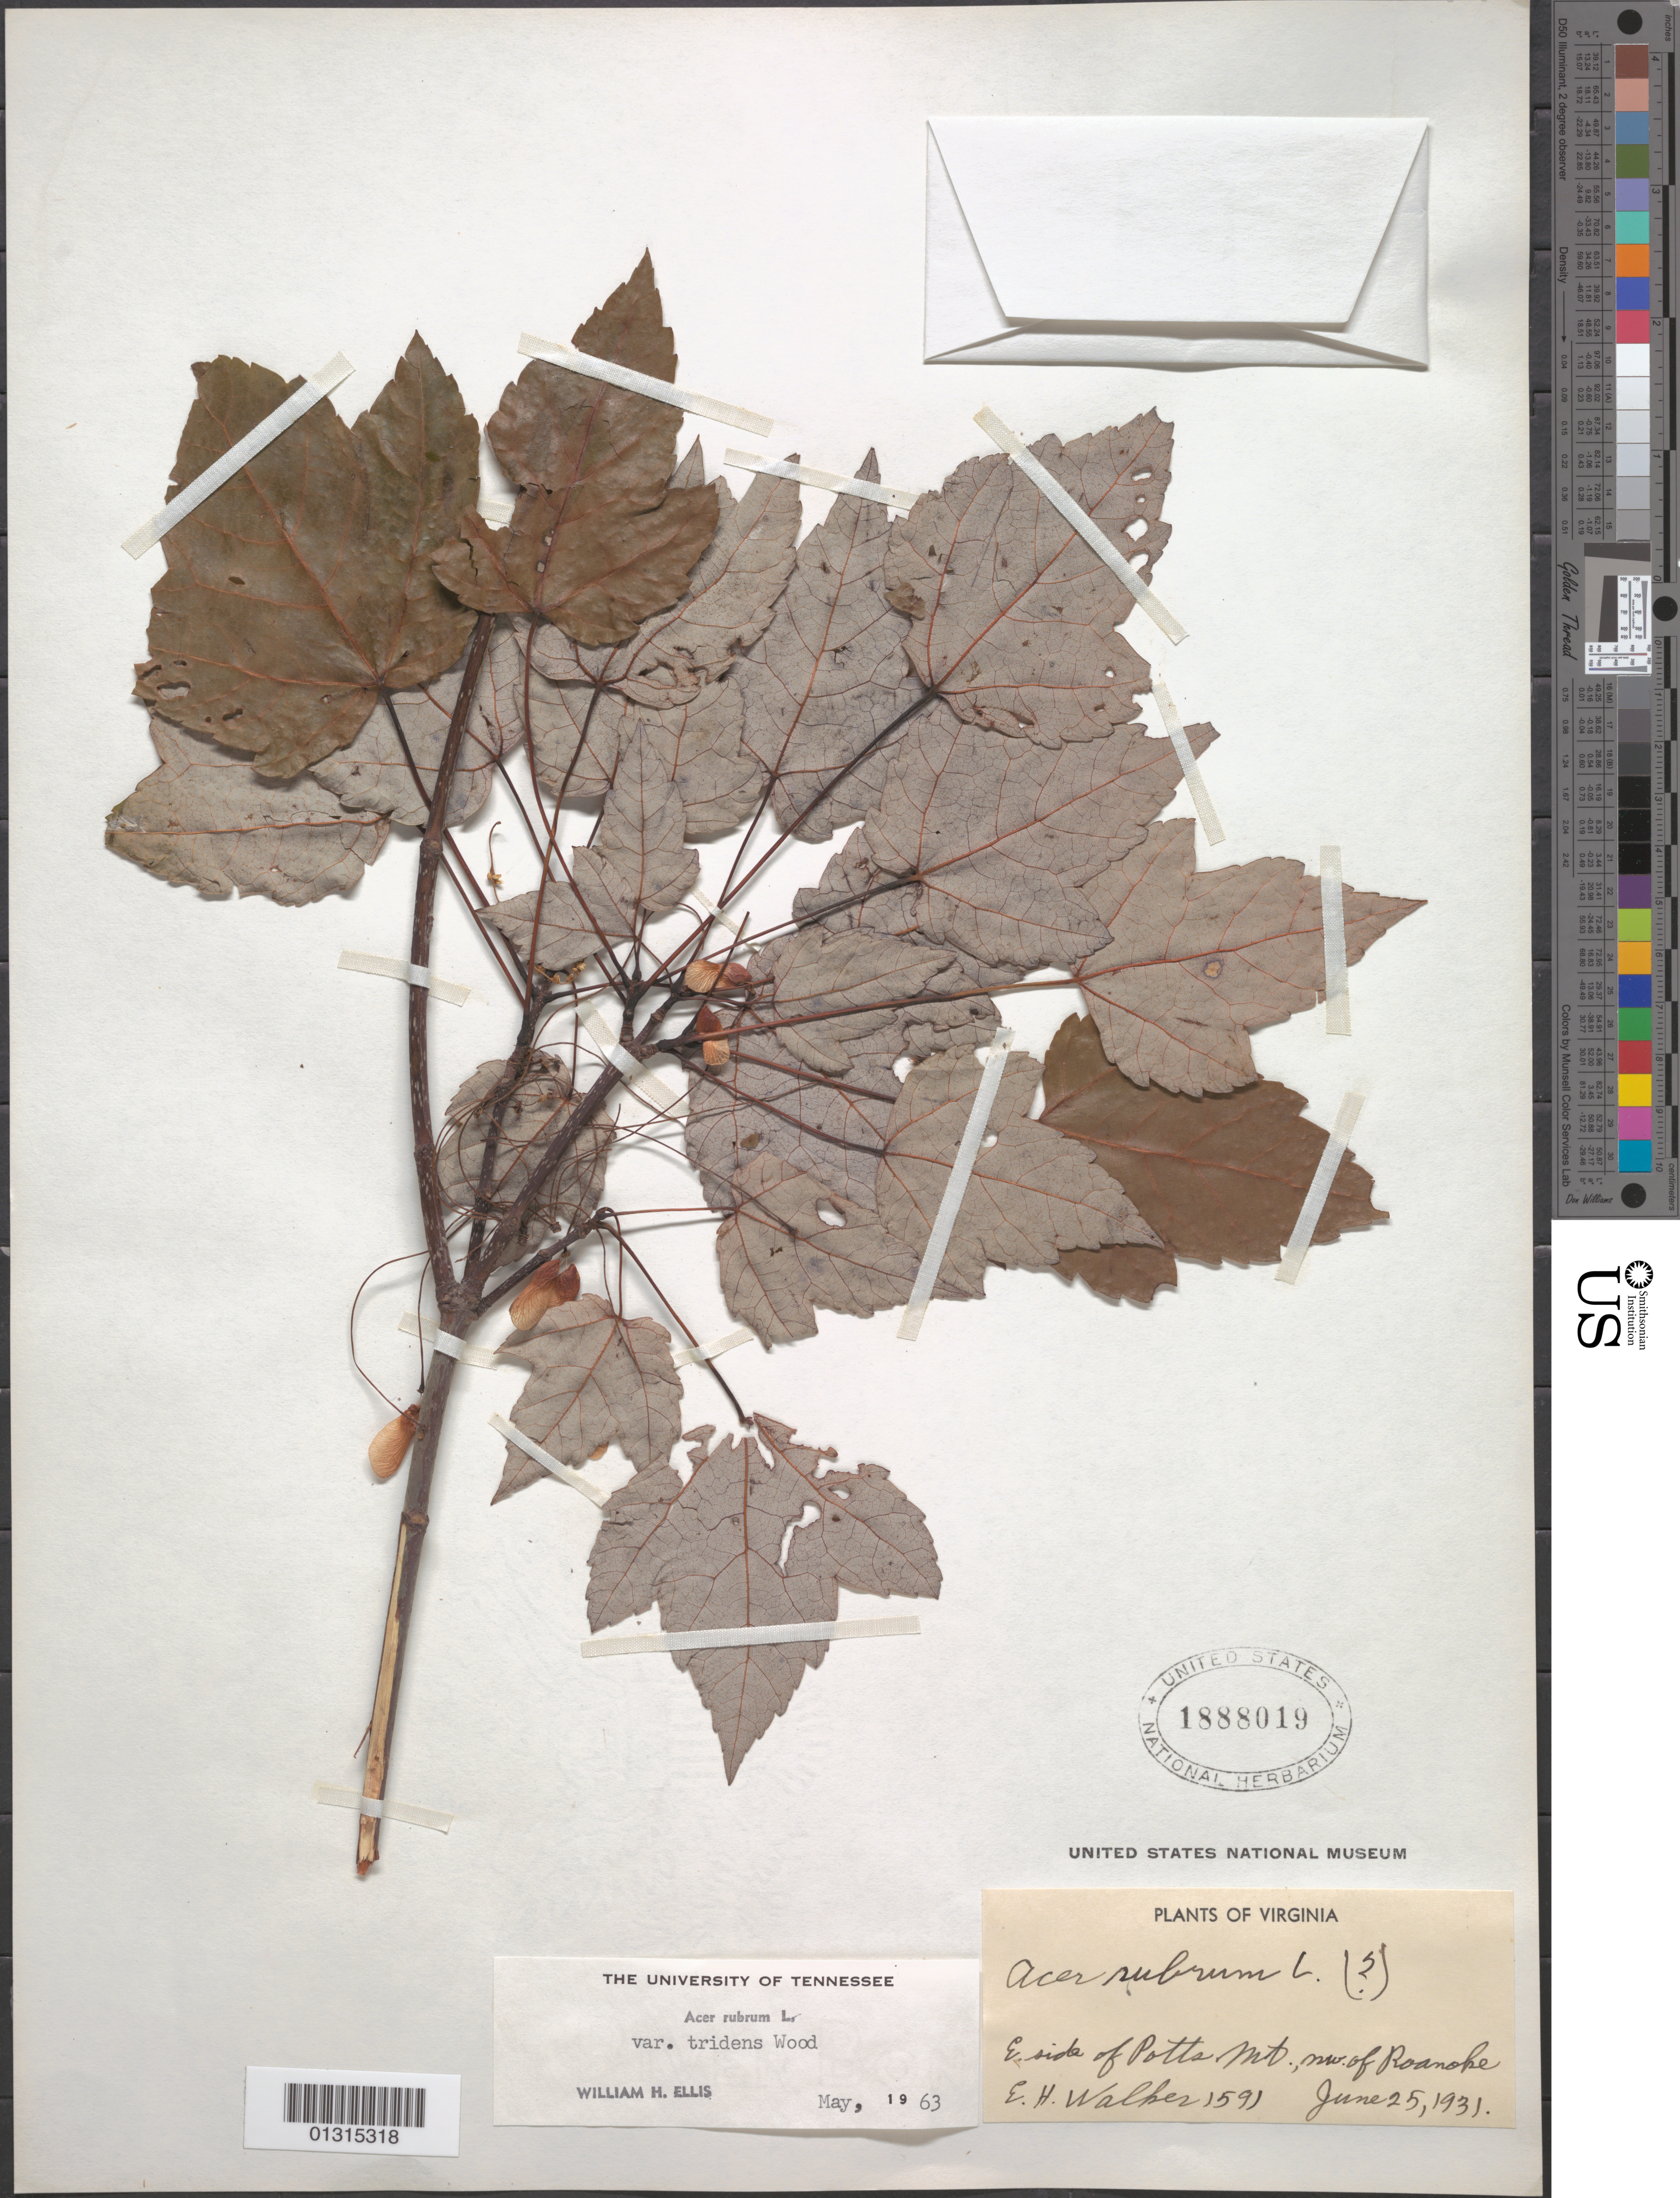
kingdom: Plantae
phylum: Tracheophyta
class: Magnoliopsida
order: Sapindales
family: Sapindaceae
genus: Acer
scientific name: Acer rubrum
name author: L.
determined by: Ellis, W. H.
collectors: E. H. Walker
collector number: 1591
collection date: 1931-06-25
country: United States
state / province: Virginia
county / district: Roanoke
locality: East side of Potts, NW of Roanoke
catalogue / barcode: US 1888019